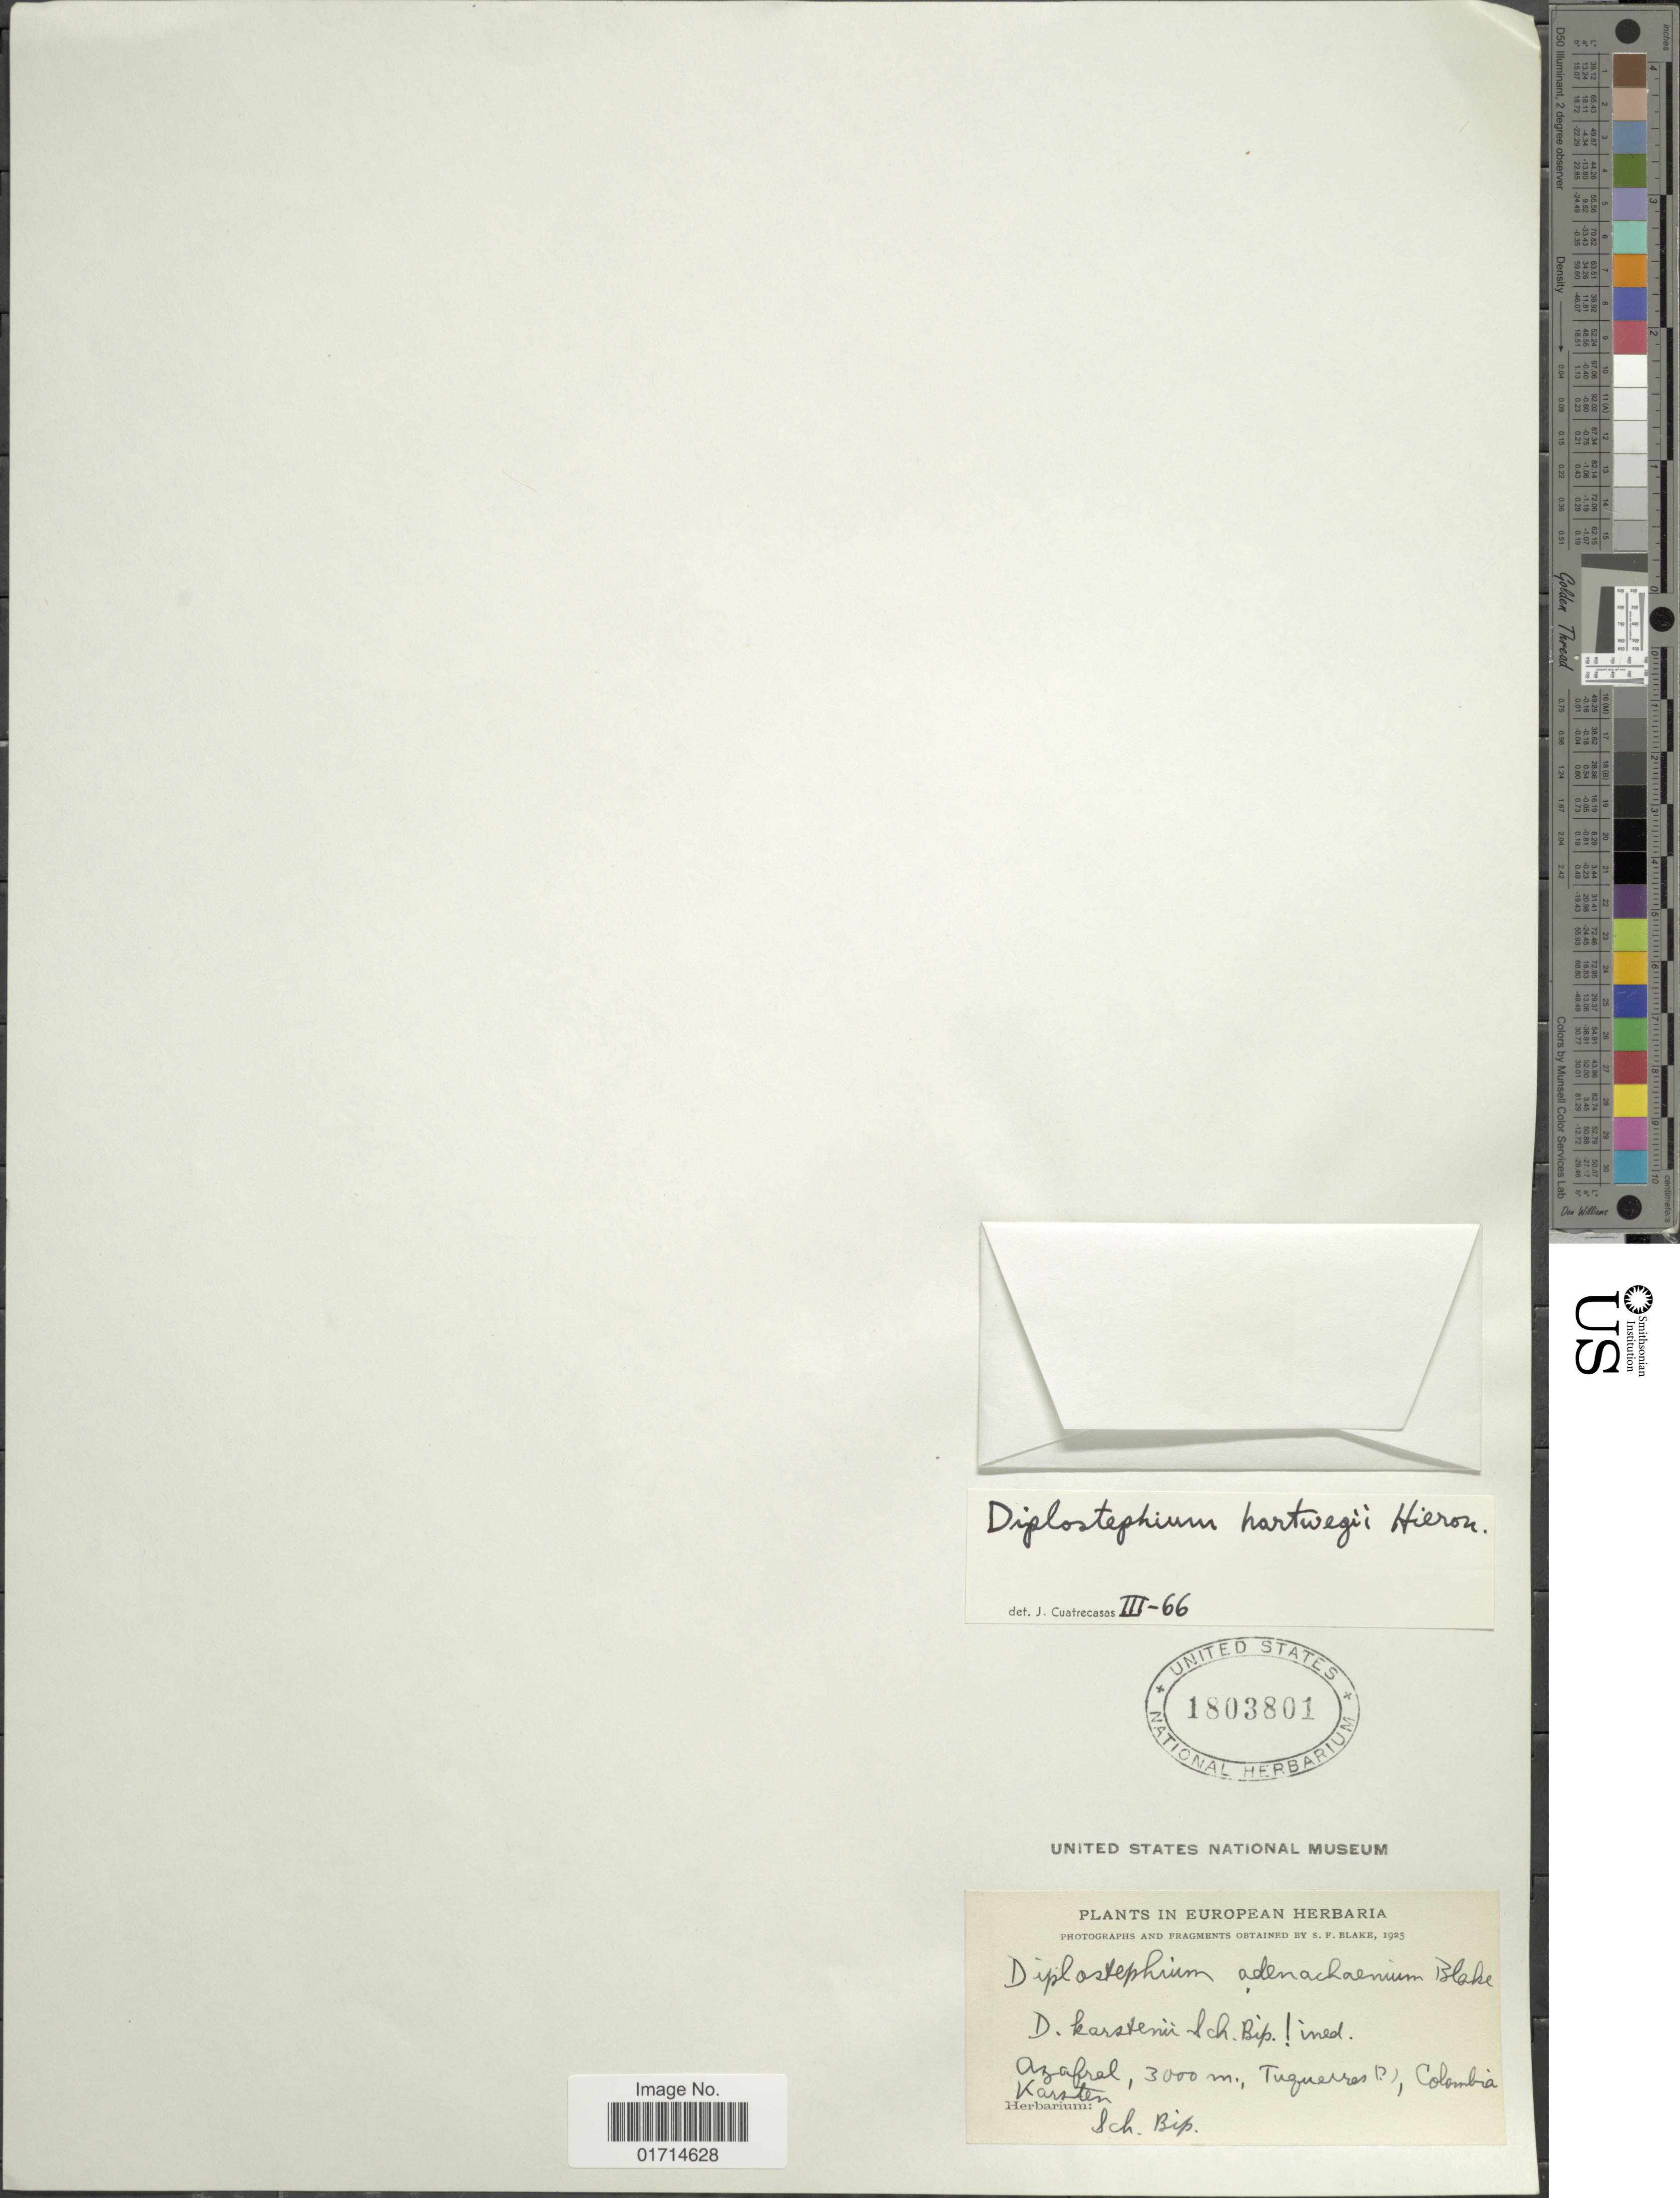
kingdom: Plantae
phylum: Tracheophyta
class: Magnoliopsida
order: Asterales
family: Asteraceae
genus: Diplostephium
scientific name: Diplostephium hartwegii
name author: Hieron.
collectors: ex herb. Sch. Bip.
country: Colombia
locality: Azafral, Tuquerres, Colombia Karsten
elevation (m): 3000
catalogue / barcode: US 1803801